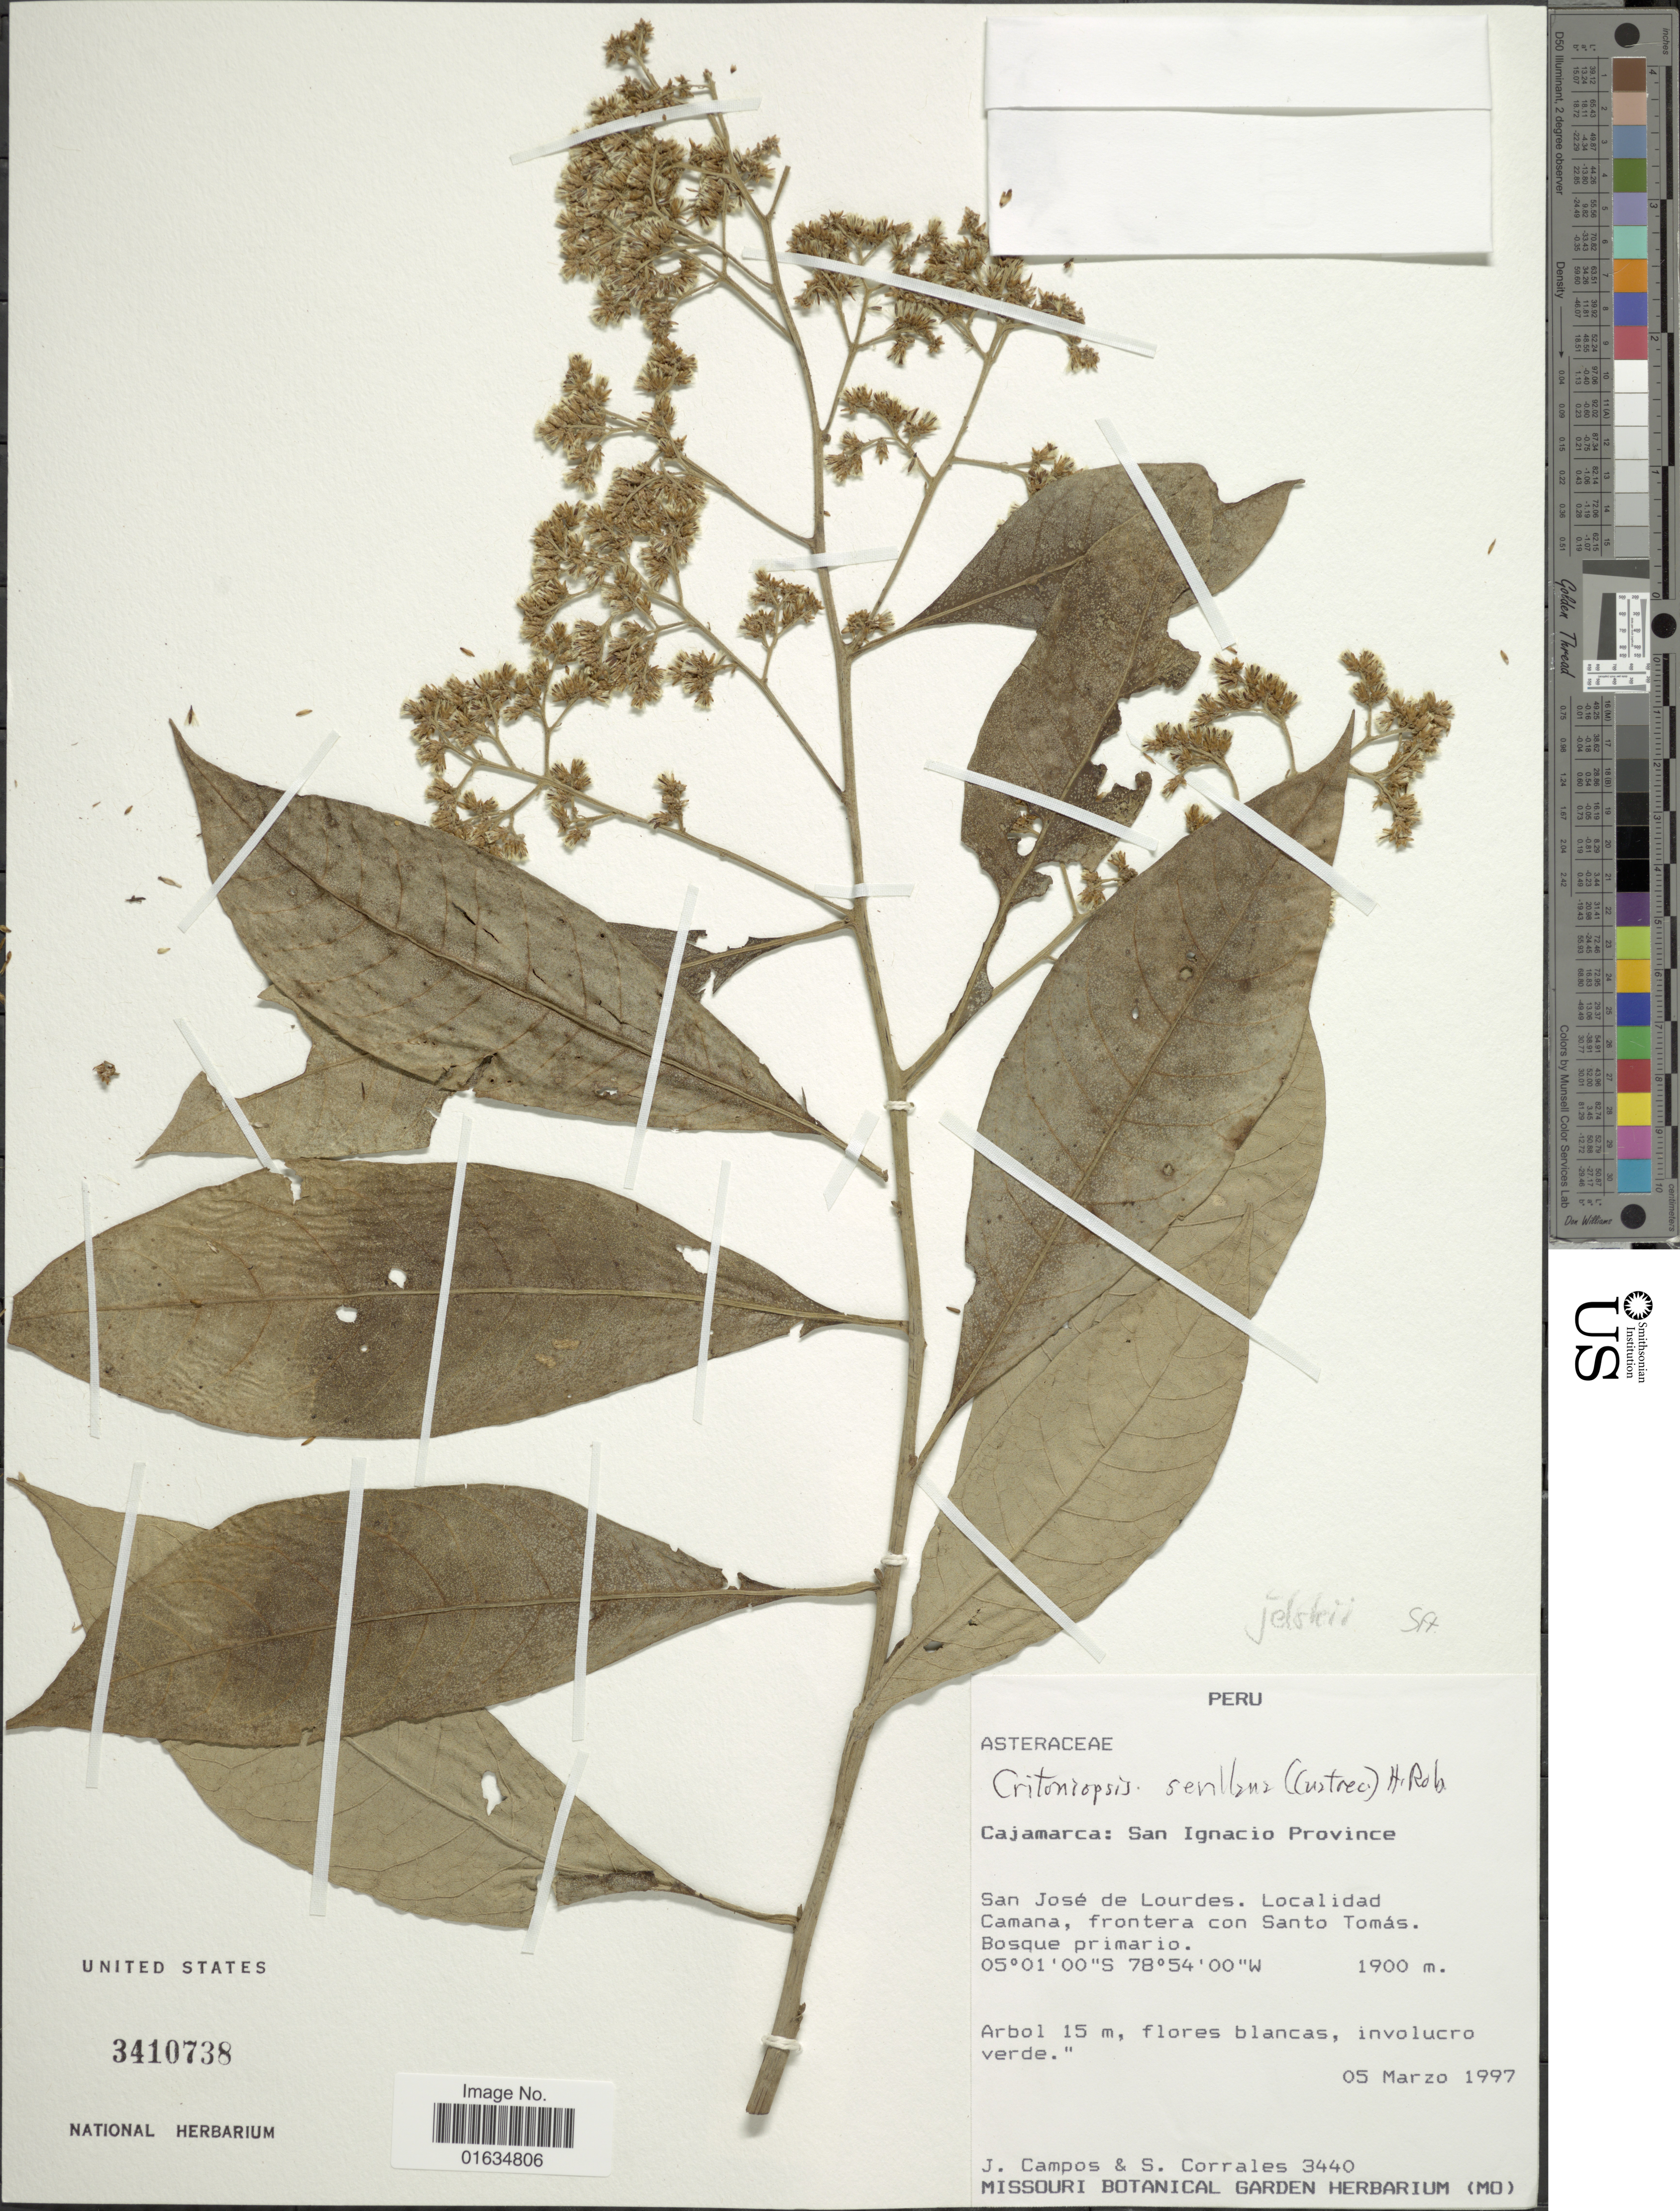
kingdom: Plantae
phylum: Tracheophyta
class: Magnoliopsida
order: Asterales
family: Asteraceae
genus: Critoniopsis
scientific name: Critoniopsis jelskii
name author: (Hieron.) H. Rob.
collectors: J. Campos & S. Corrales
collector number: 3440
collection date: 1997-03-05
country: Peru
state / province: Cajamarca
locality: San Ignacio, San José de Lourdes, Localidad Camana, frontera con Santo Tomás.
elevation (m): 1900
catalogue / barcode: US 3410738